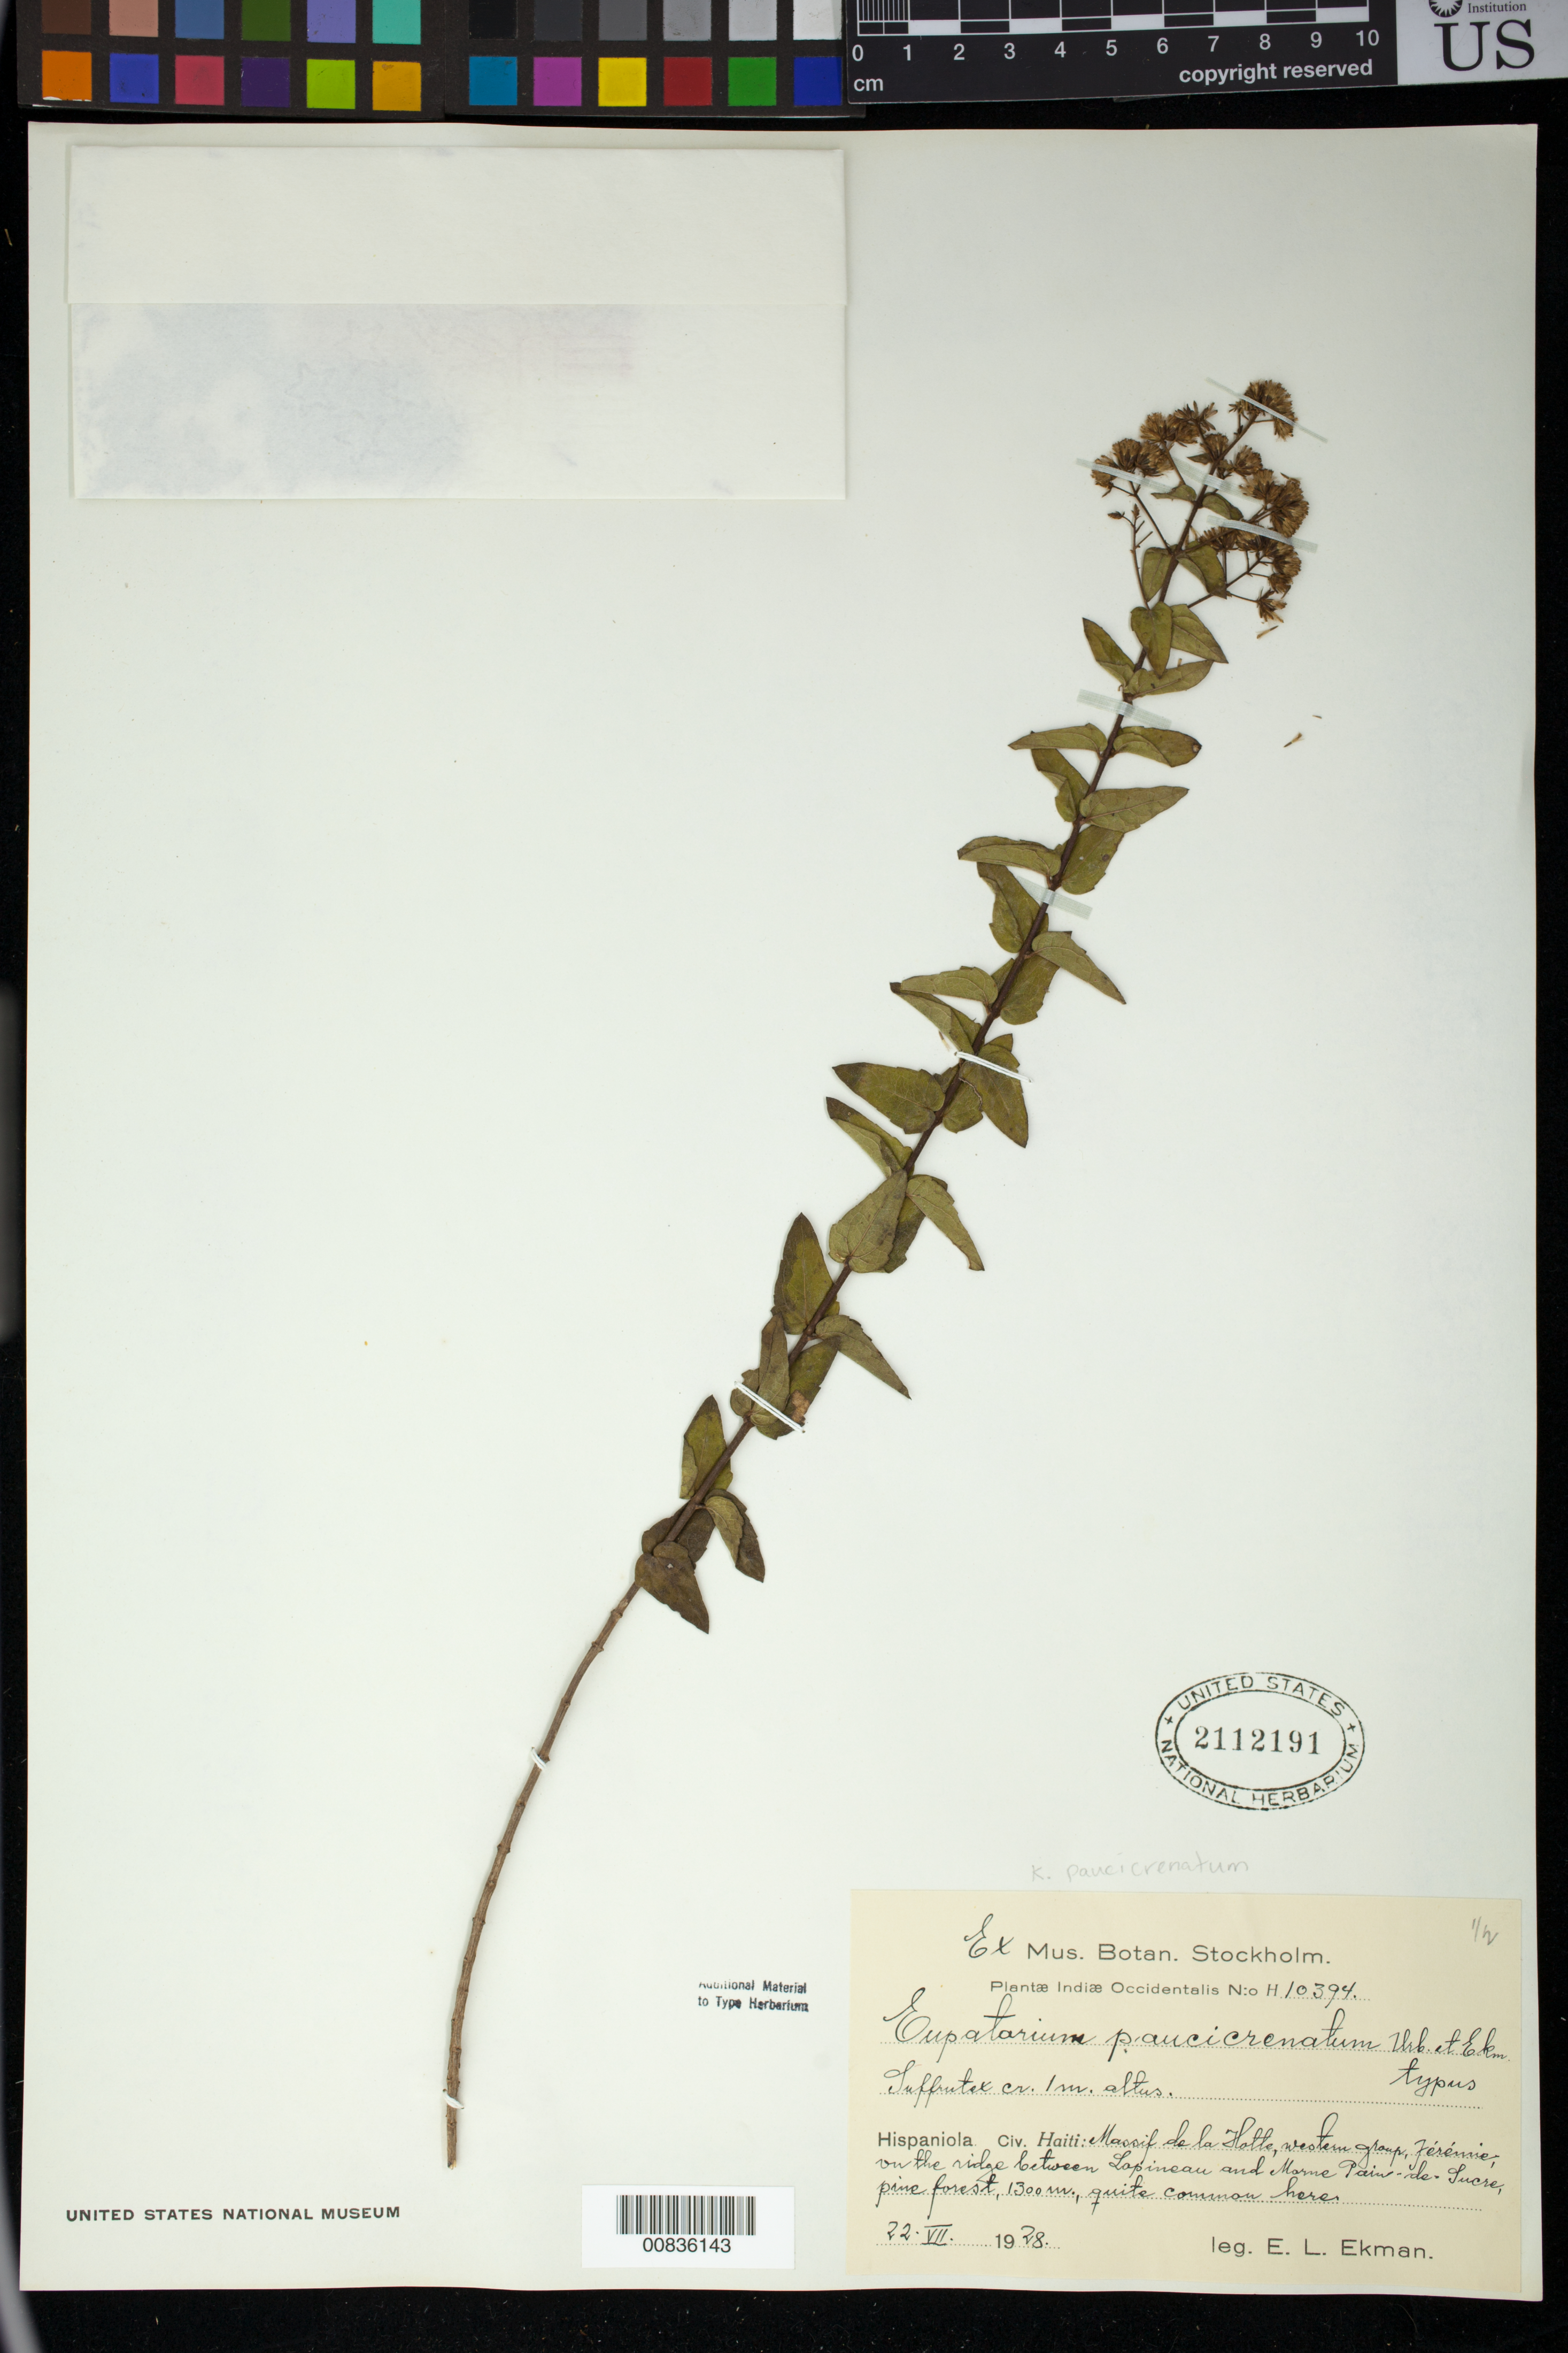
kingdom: Plantae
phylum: Tracheophyta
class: Magnoliopsida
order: Asterales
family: Asteraceae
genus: Eupatorium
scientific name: Eupatorium paucicrenatum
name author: Urb. & Ekman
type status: Isotype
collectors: E. L. Ekman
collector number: H 10394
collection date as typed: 22 Jul 1928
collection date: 1928-07-22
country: Haiti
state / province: Grand'Anse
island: Hispaniola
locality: Massif de la Hotte, western group, Jérémie, on the ridge between Lapineau and Morne Plaine-de-Sucre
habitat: Pine forest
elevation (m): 1300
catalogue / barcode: US 2112191